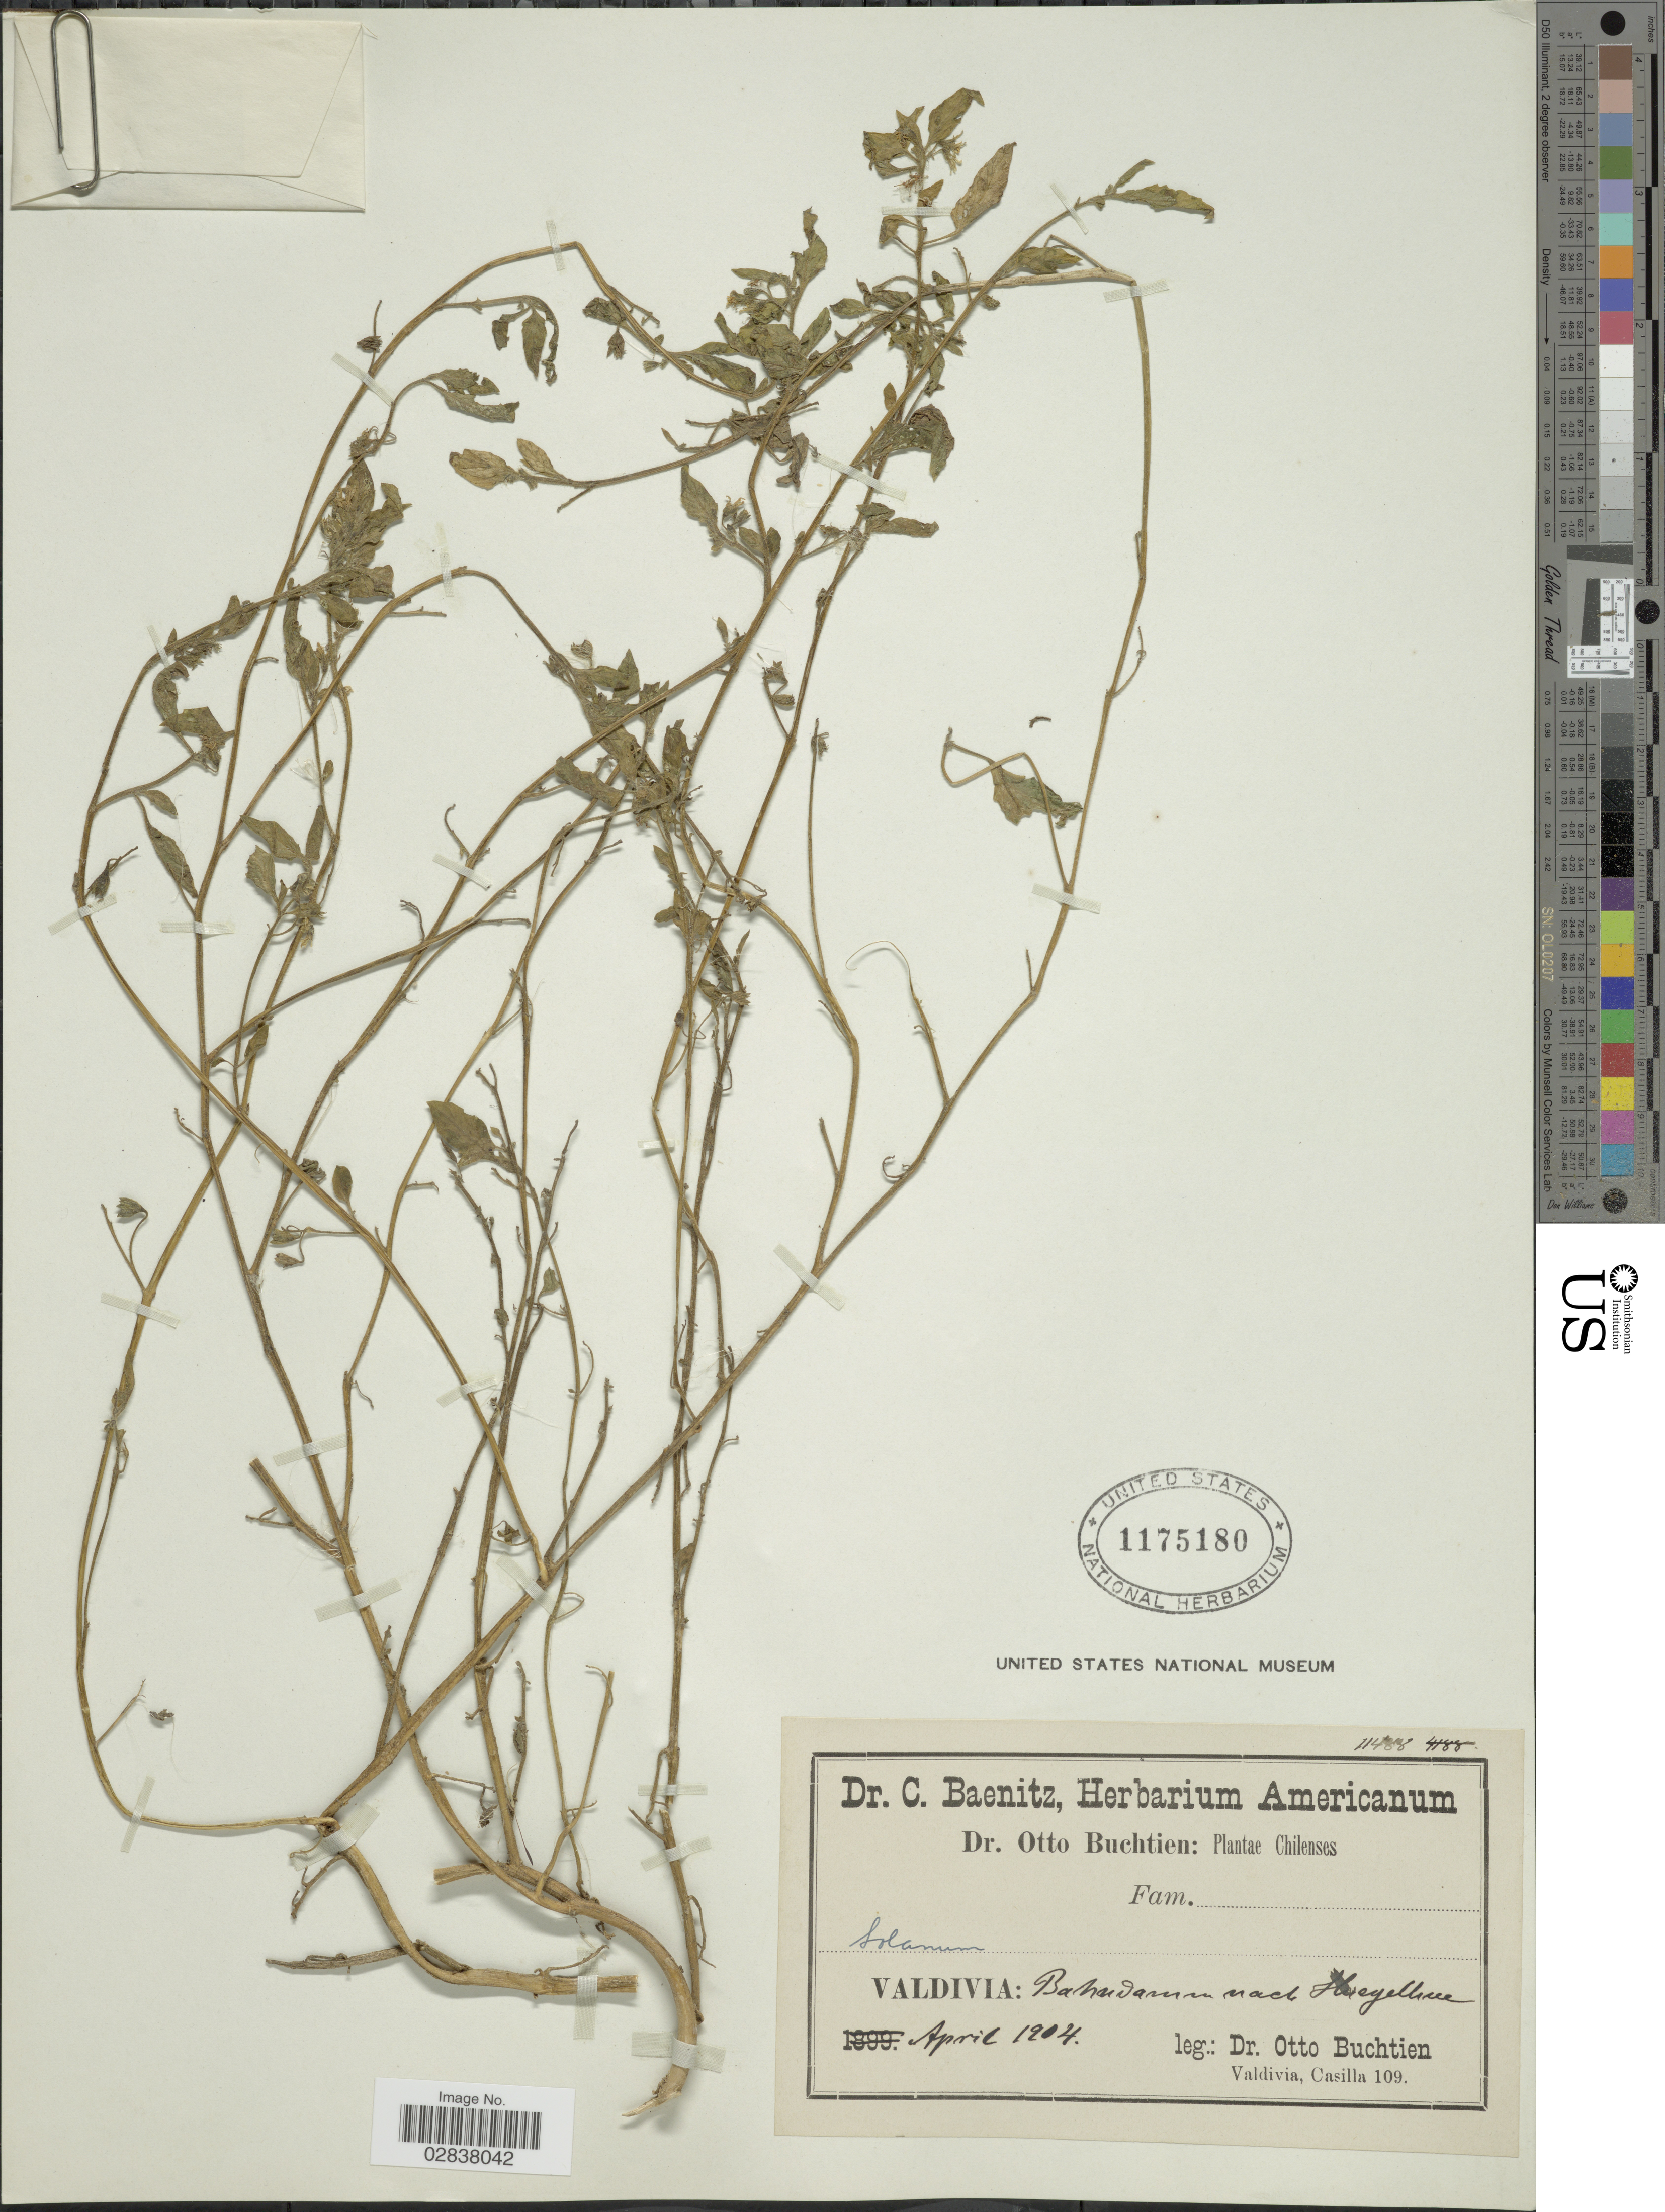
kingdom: Plantae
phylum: Tracheophyta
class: Magnoliopsida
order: Solanales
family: Solanaceae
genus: Solanum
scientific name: Solanum nitidibaccatum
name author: Bitter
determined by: Knapp, S. D.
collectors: O. Buchtien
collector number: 11488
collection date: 1904-04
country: Chile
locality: Valdivia: nach Hueyelhue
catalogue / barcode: US 1175180